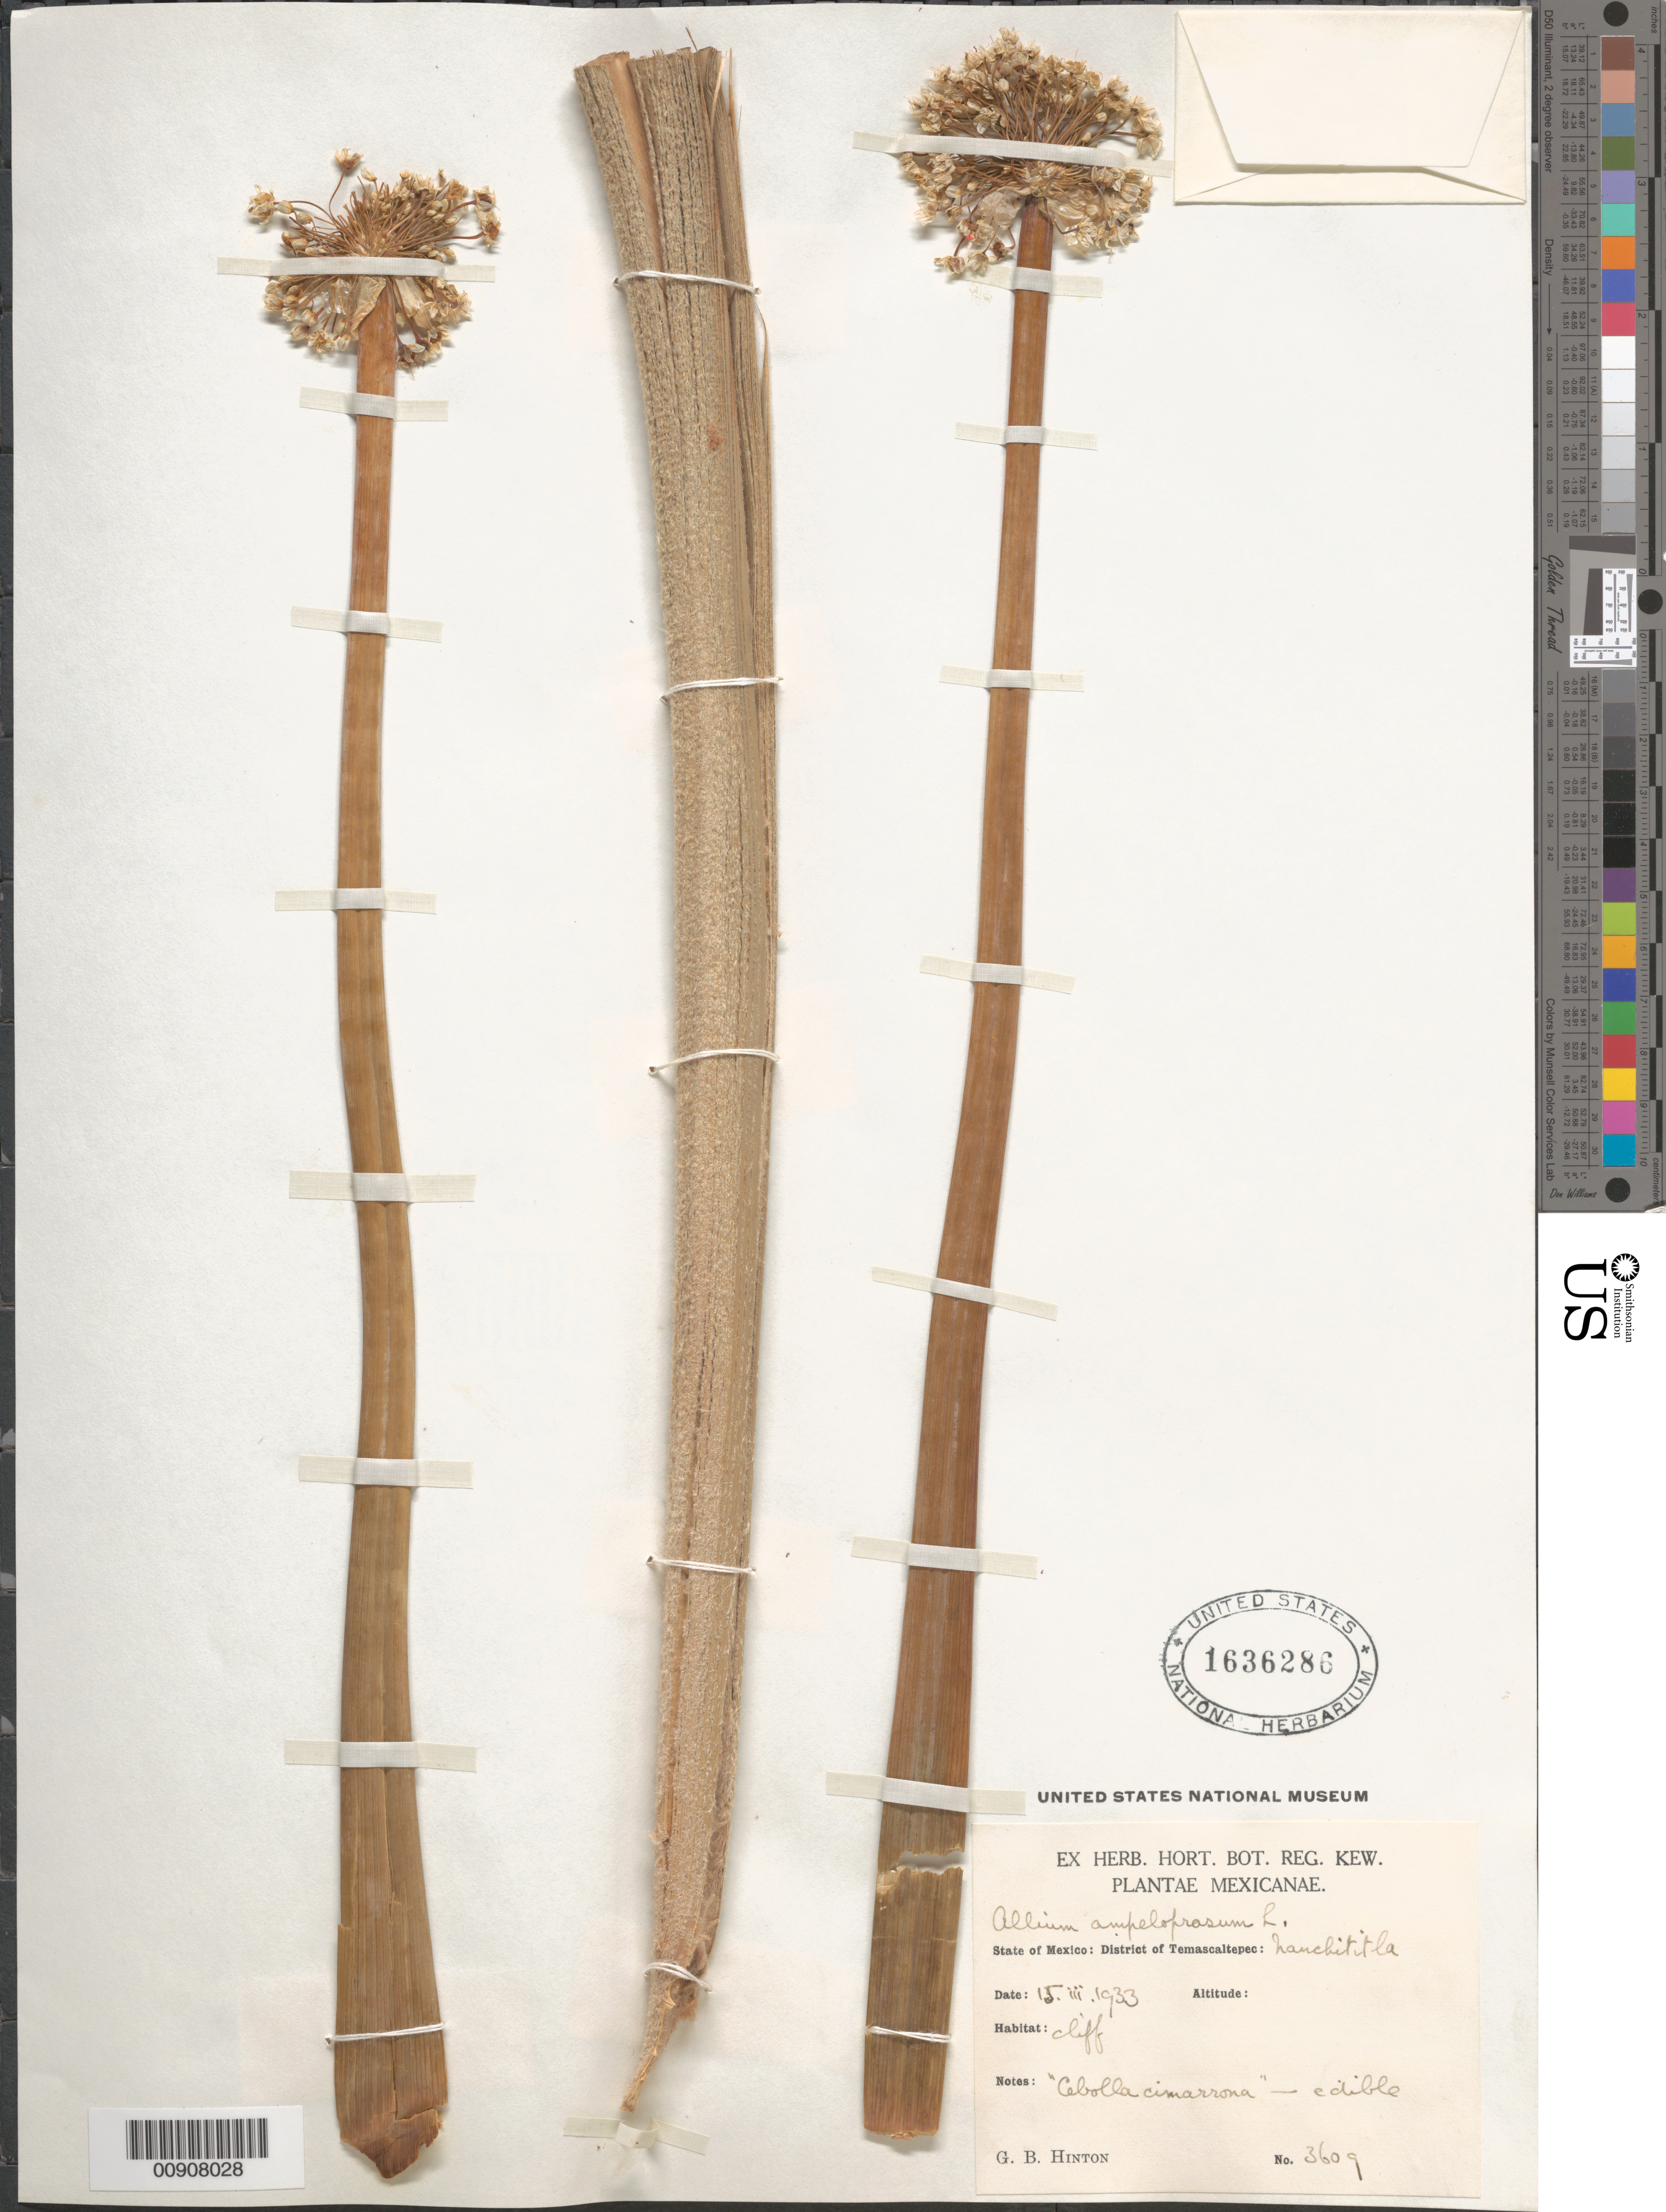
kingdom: Plantae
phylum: Tracheophyta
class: Liliopsida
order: Asparagales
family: Amaryllidaceae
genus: Allium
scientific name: Allium ampeloprasum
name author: L.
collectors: G. B. Hinton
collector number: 3609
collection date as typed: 15 Mar 1933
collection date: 1933-03-15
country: Mexico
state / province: México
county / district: Temascaltepec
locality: State of México: District of Temascaltepec: Nanchititla.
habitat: Cliff.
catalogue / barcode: US 1636286